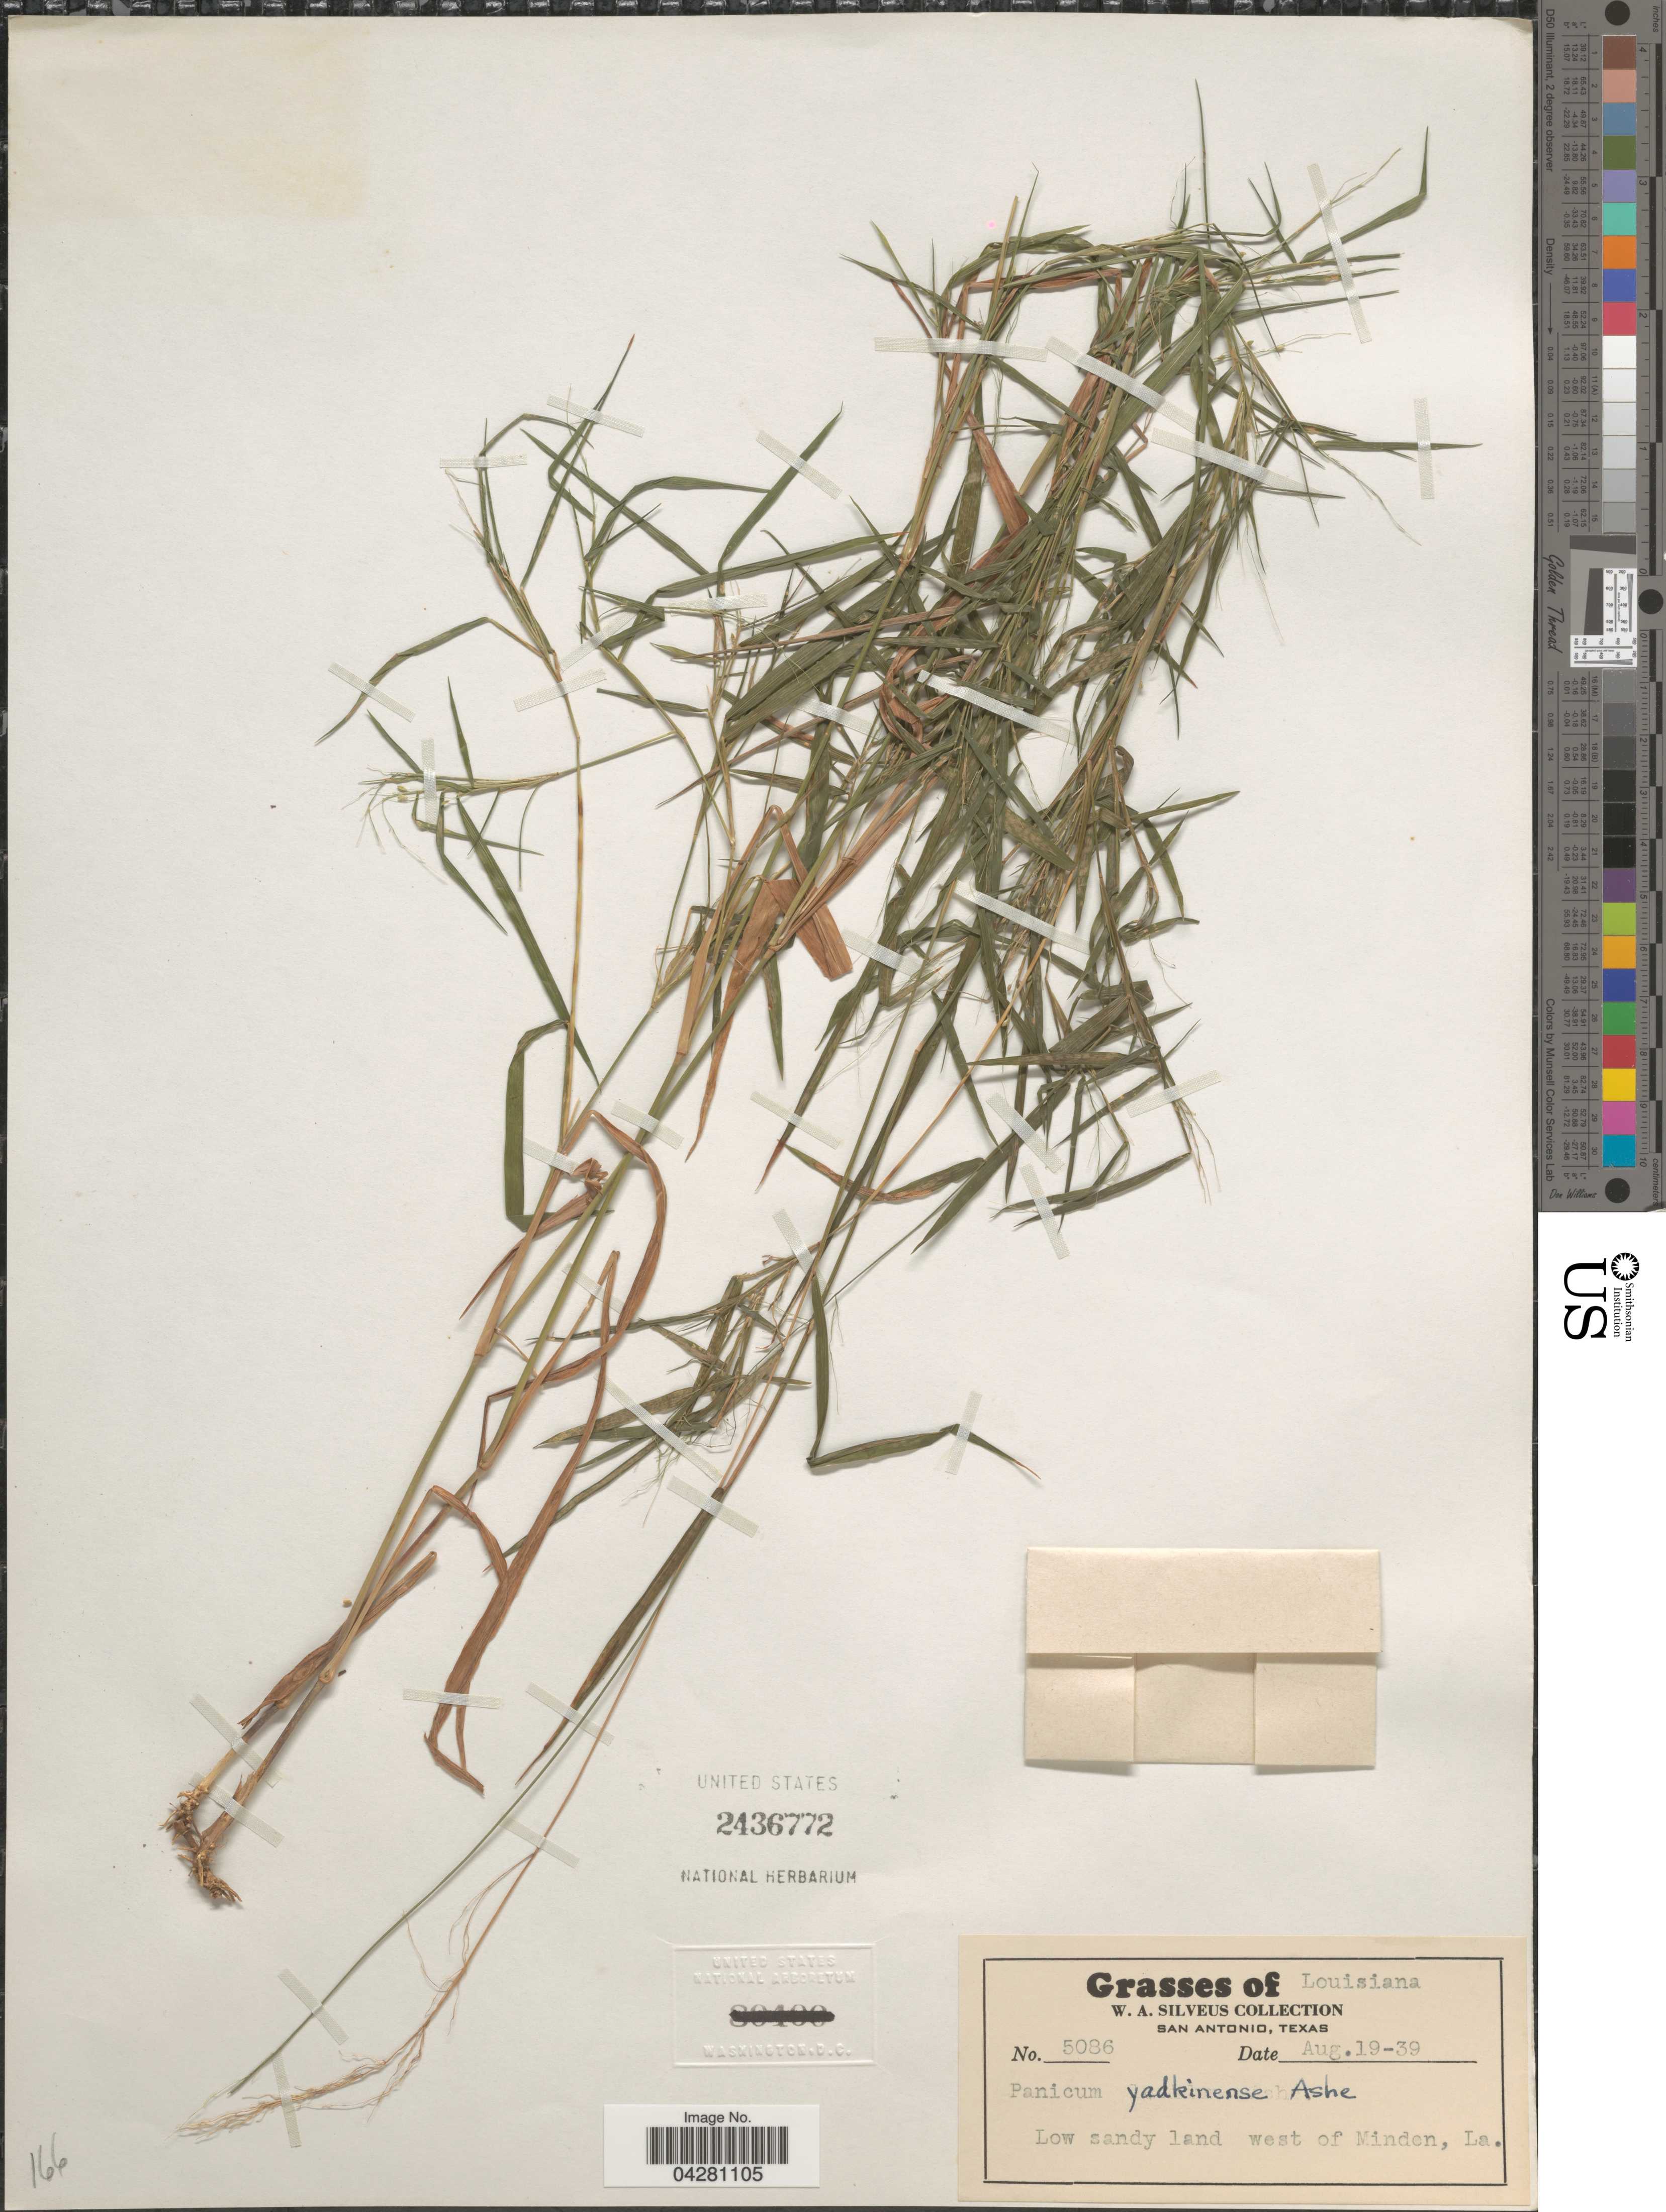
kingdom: Plantae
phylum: Tracheophyta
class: Liliopsida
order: Poales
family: Poaceae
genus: Dichanthelium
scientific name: Dichanthelium dichotomum var. dichotomum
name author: (L.) Gould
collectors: W. Silveus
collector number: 5086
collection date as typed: Transcribed d/m/y: 19/8/39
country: United States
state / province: Louisiana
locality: Low sandy land west of Minden.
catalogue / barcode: US 2436772